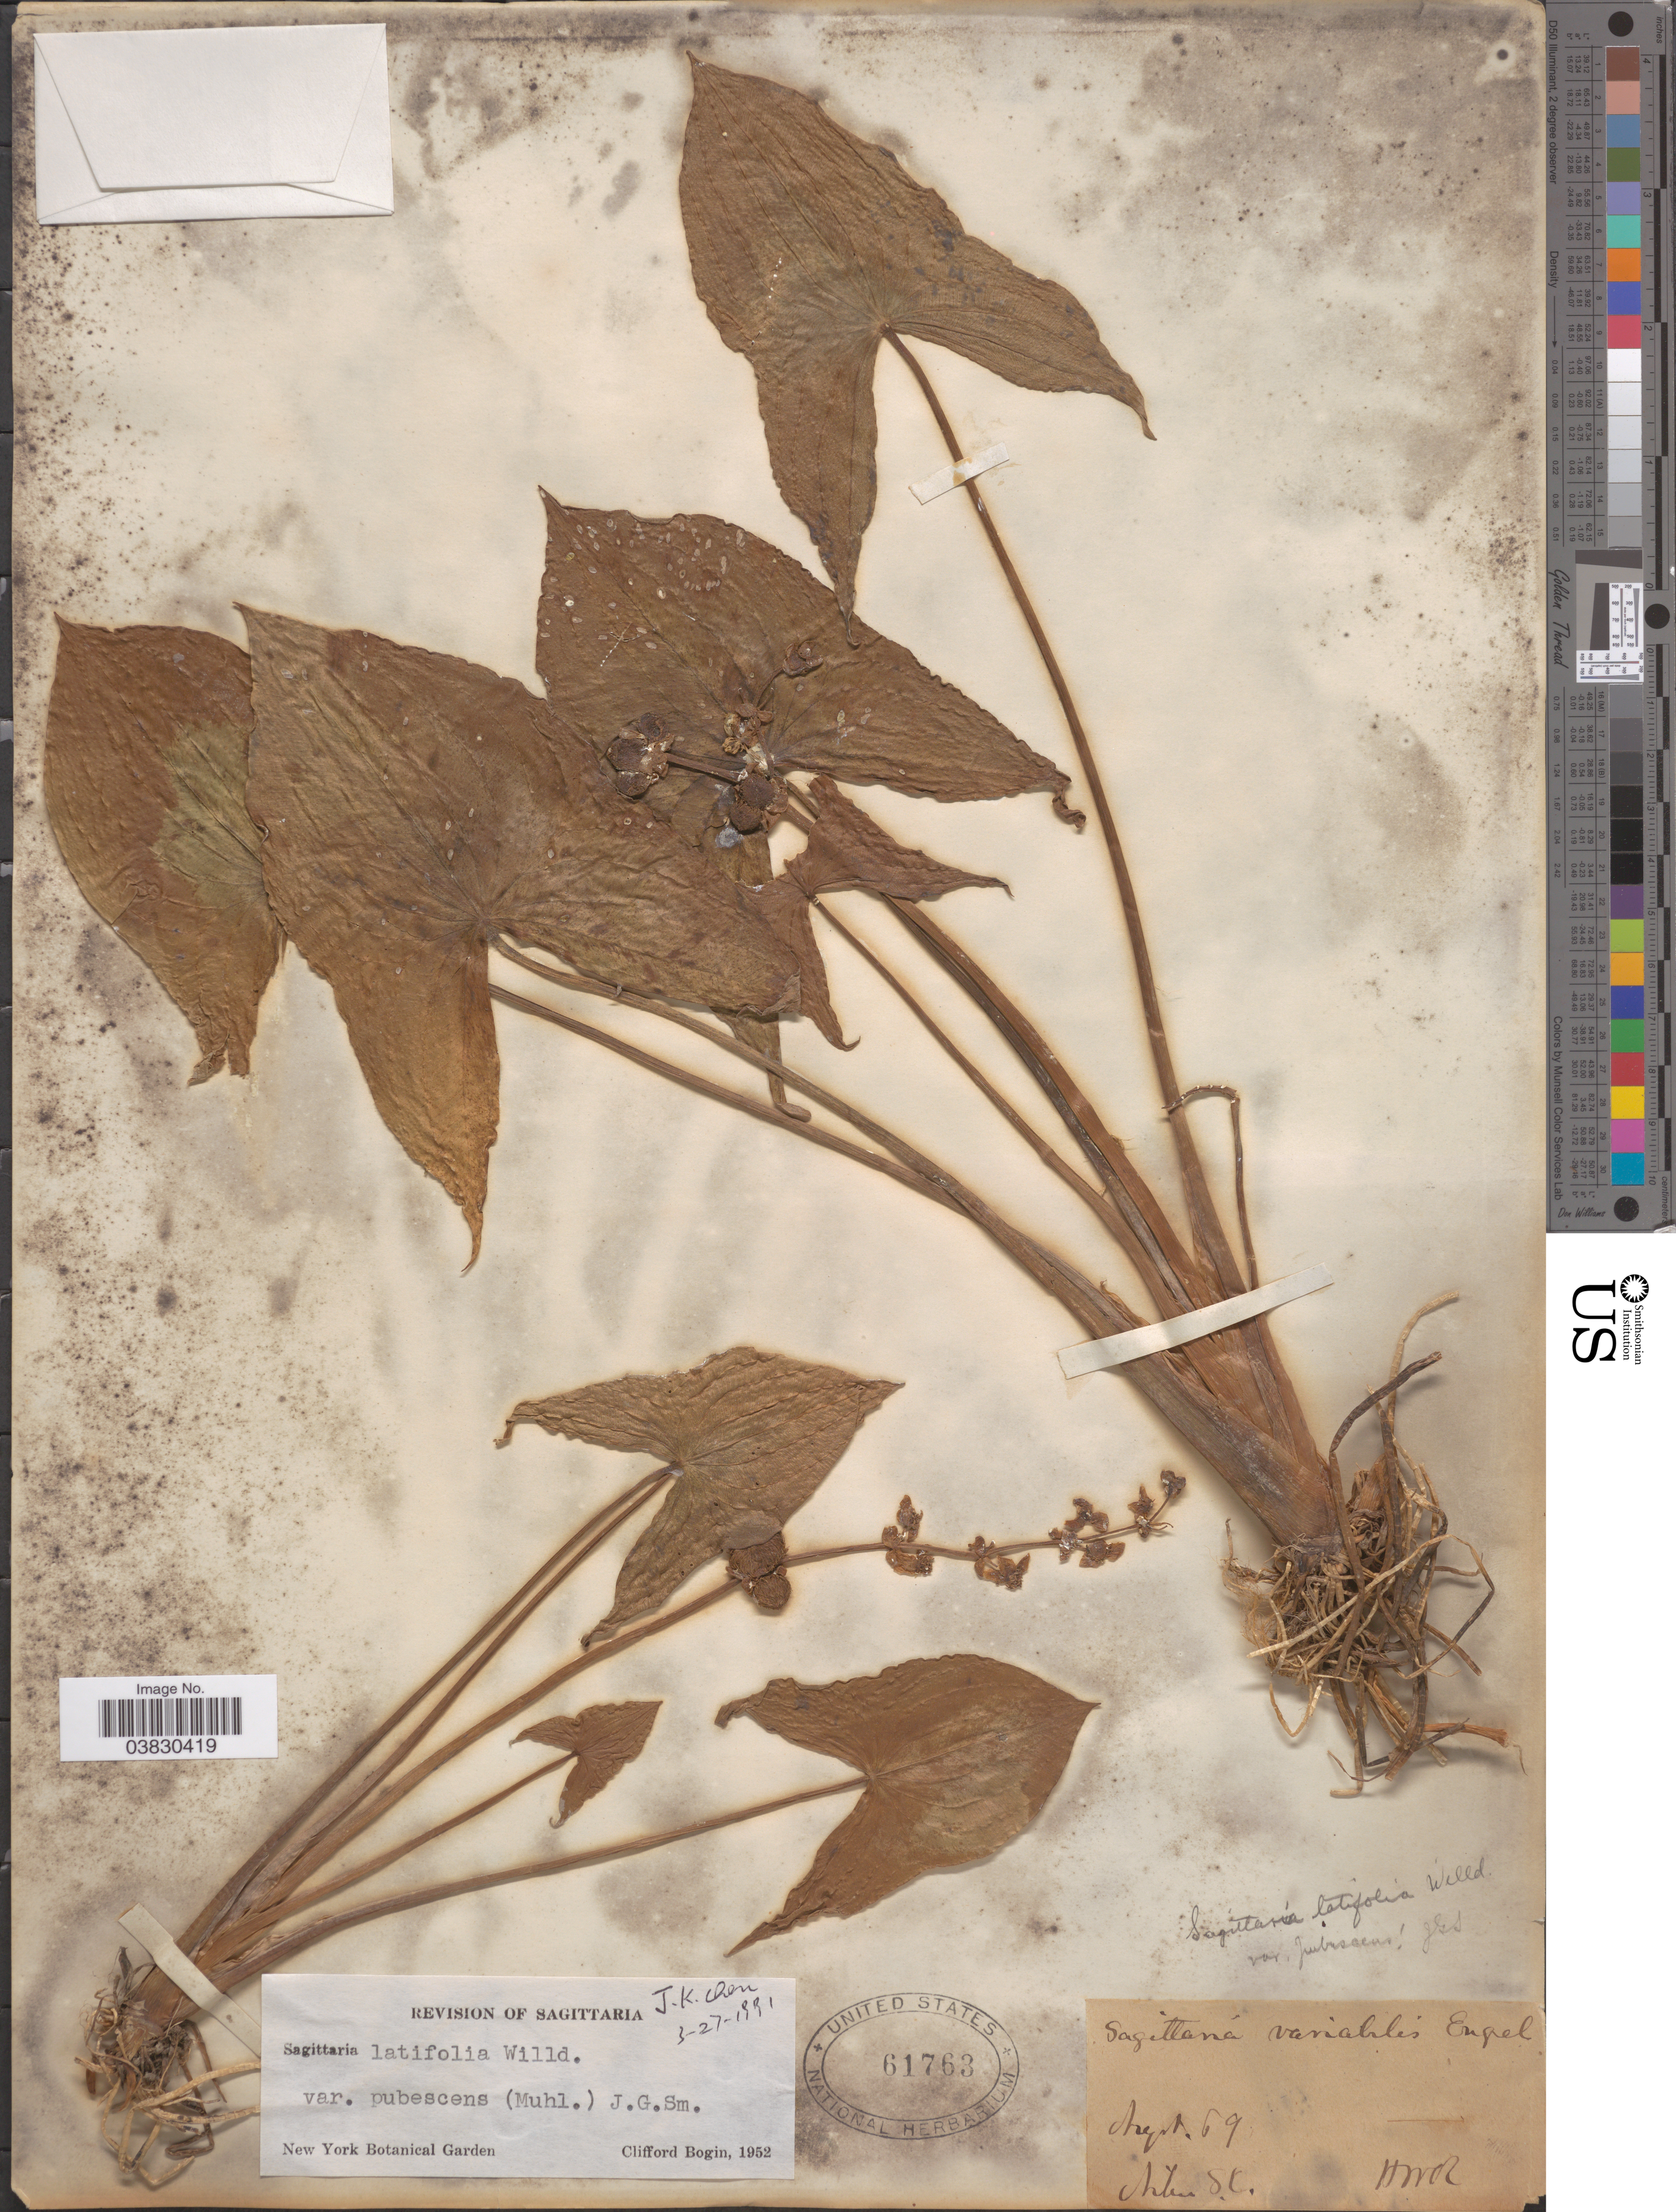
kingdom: Plantae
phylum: Tracheophyta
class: Liliopsida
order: Alismatales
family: Alismataceae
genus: Sagittaria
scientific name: Sagittaria latifolia var. pubescens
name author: (Muhl.) J.G. Sm.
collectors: H. S. R.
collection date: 1869-08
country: United States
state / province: South Carolina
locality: Aiken.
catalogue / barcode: US 61763